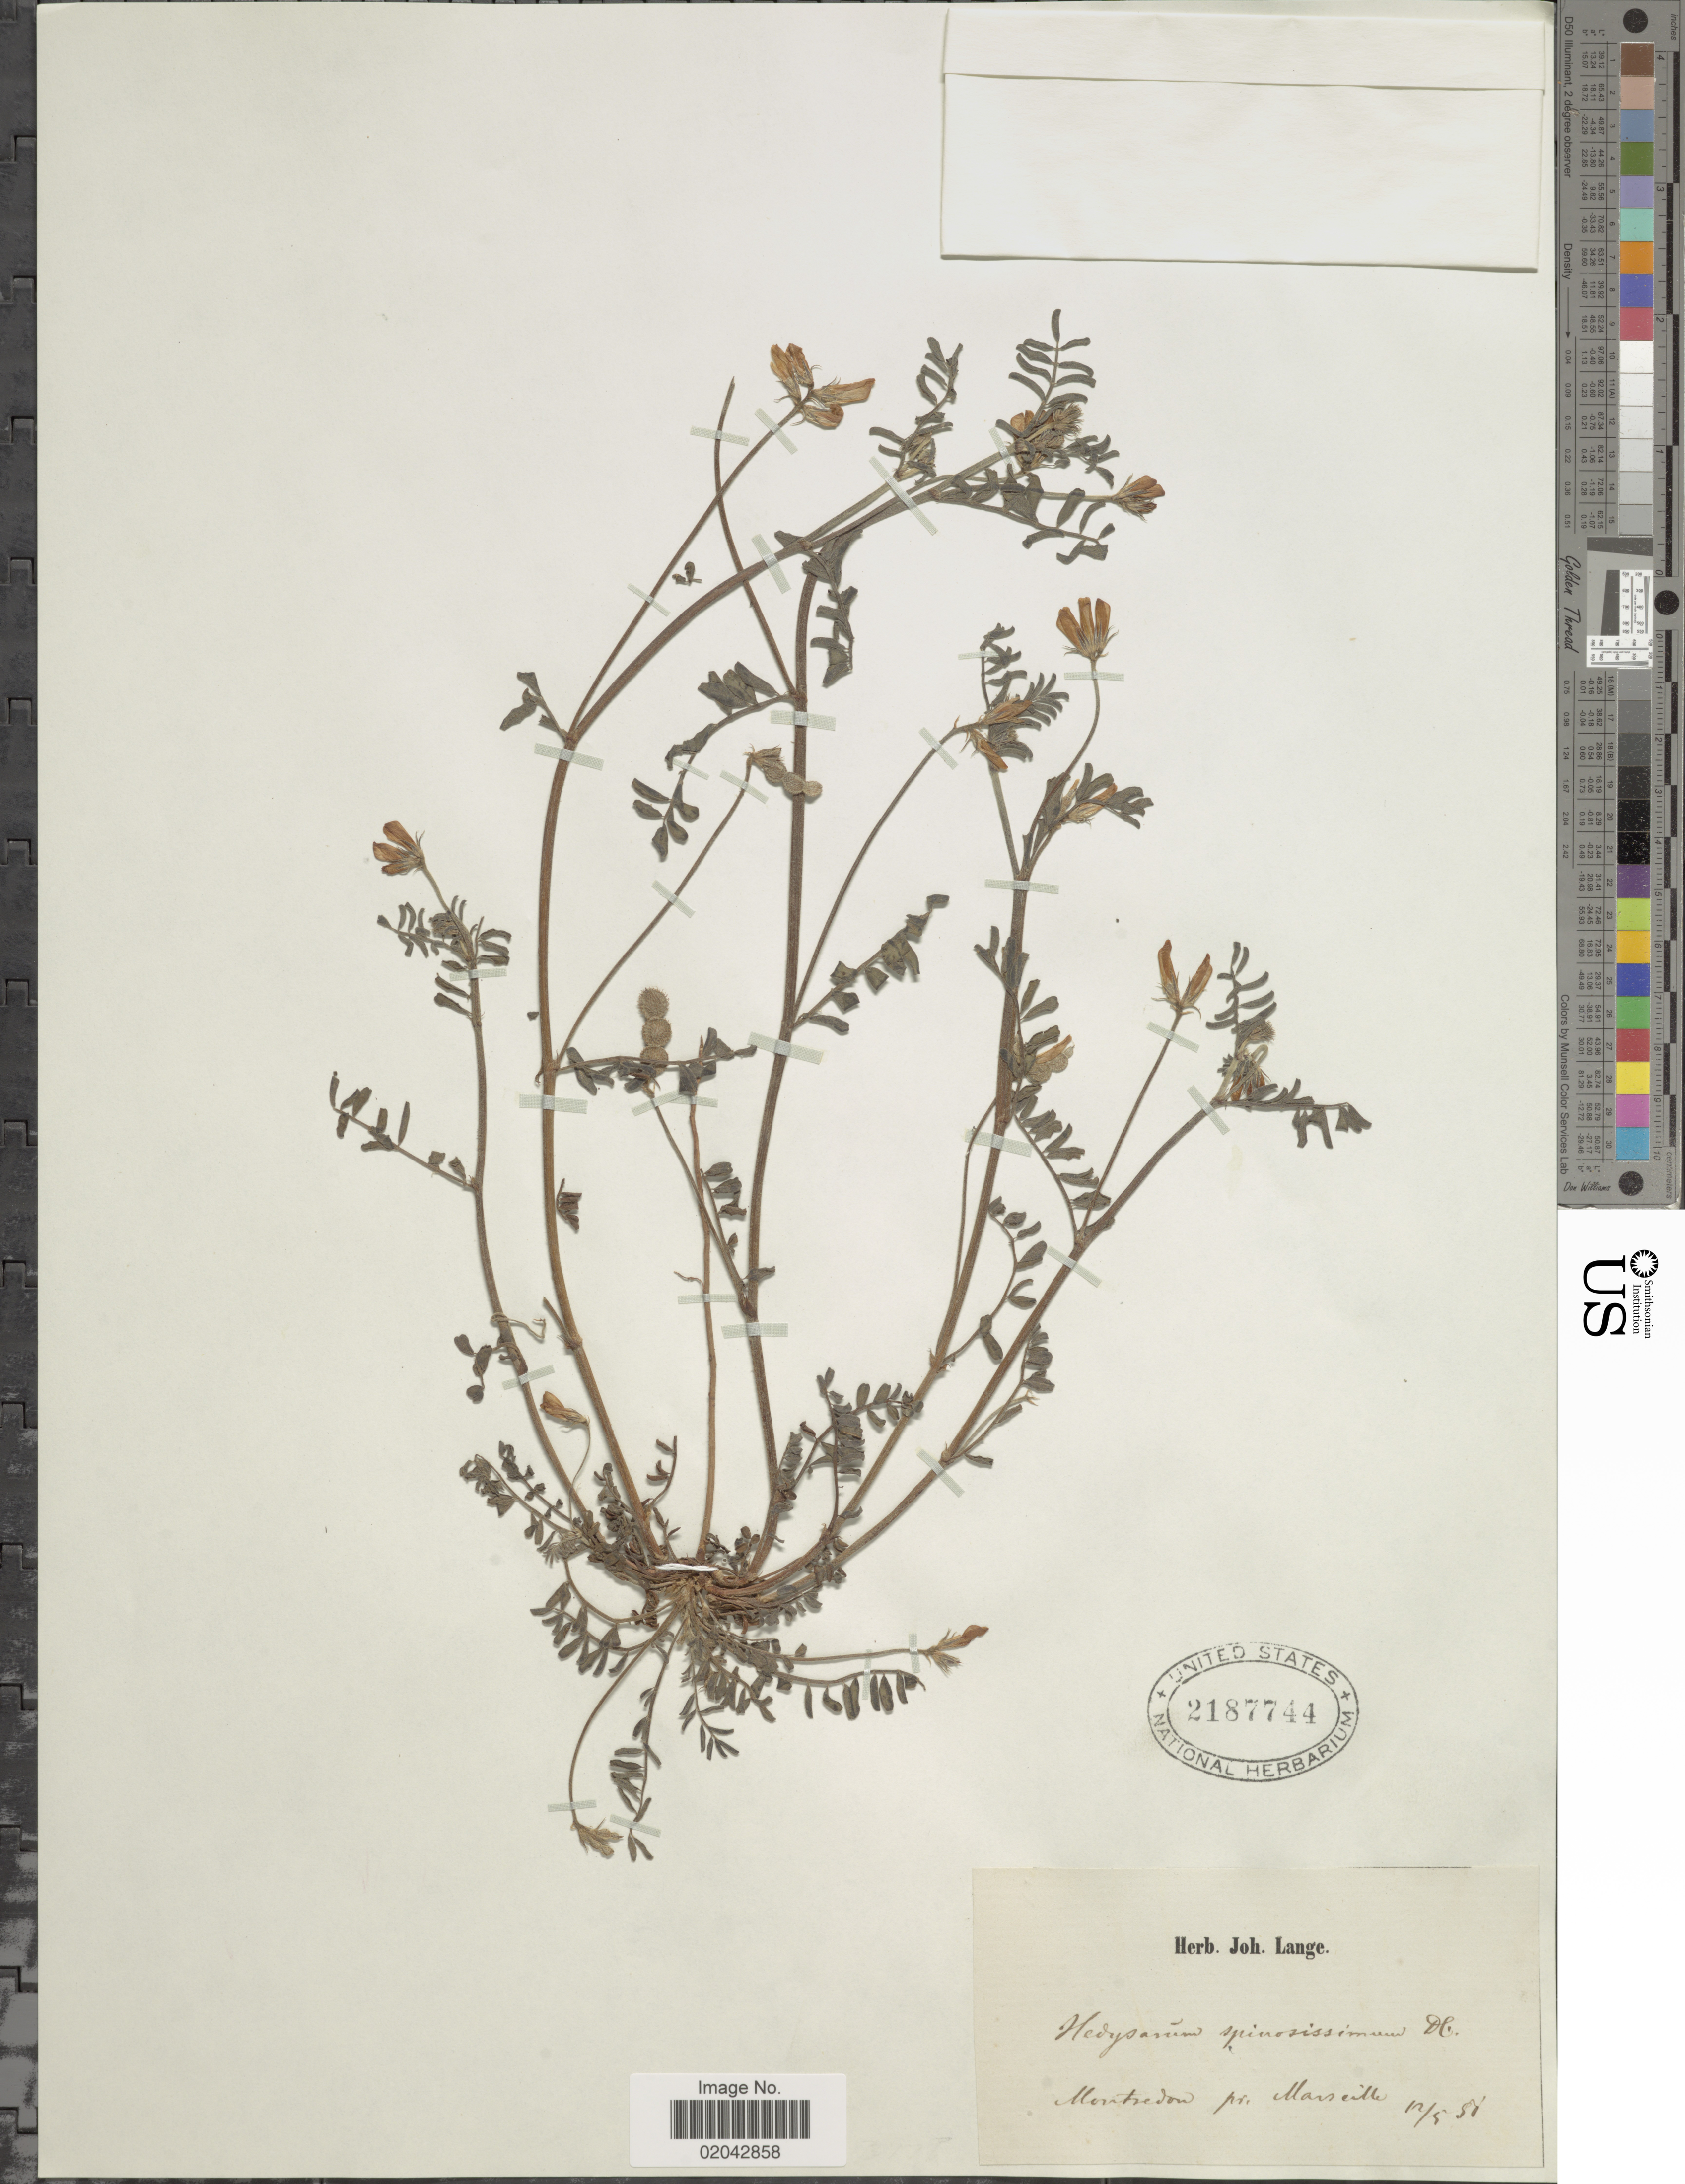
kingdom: Plantae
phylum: Tracheophyta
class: Magnoliopsida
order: Fabales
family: Fabaceae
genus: Sulla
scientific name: Sulla spinosissima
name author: (L.) B.H.Choi & H. Ohashi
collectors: ex herb. Joh. Lange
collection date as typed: Transcribed d/m/y: 12/5/50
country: France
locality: Montredon pr. Marseille [interpreted]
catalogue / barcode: US 2187744